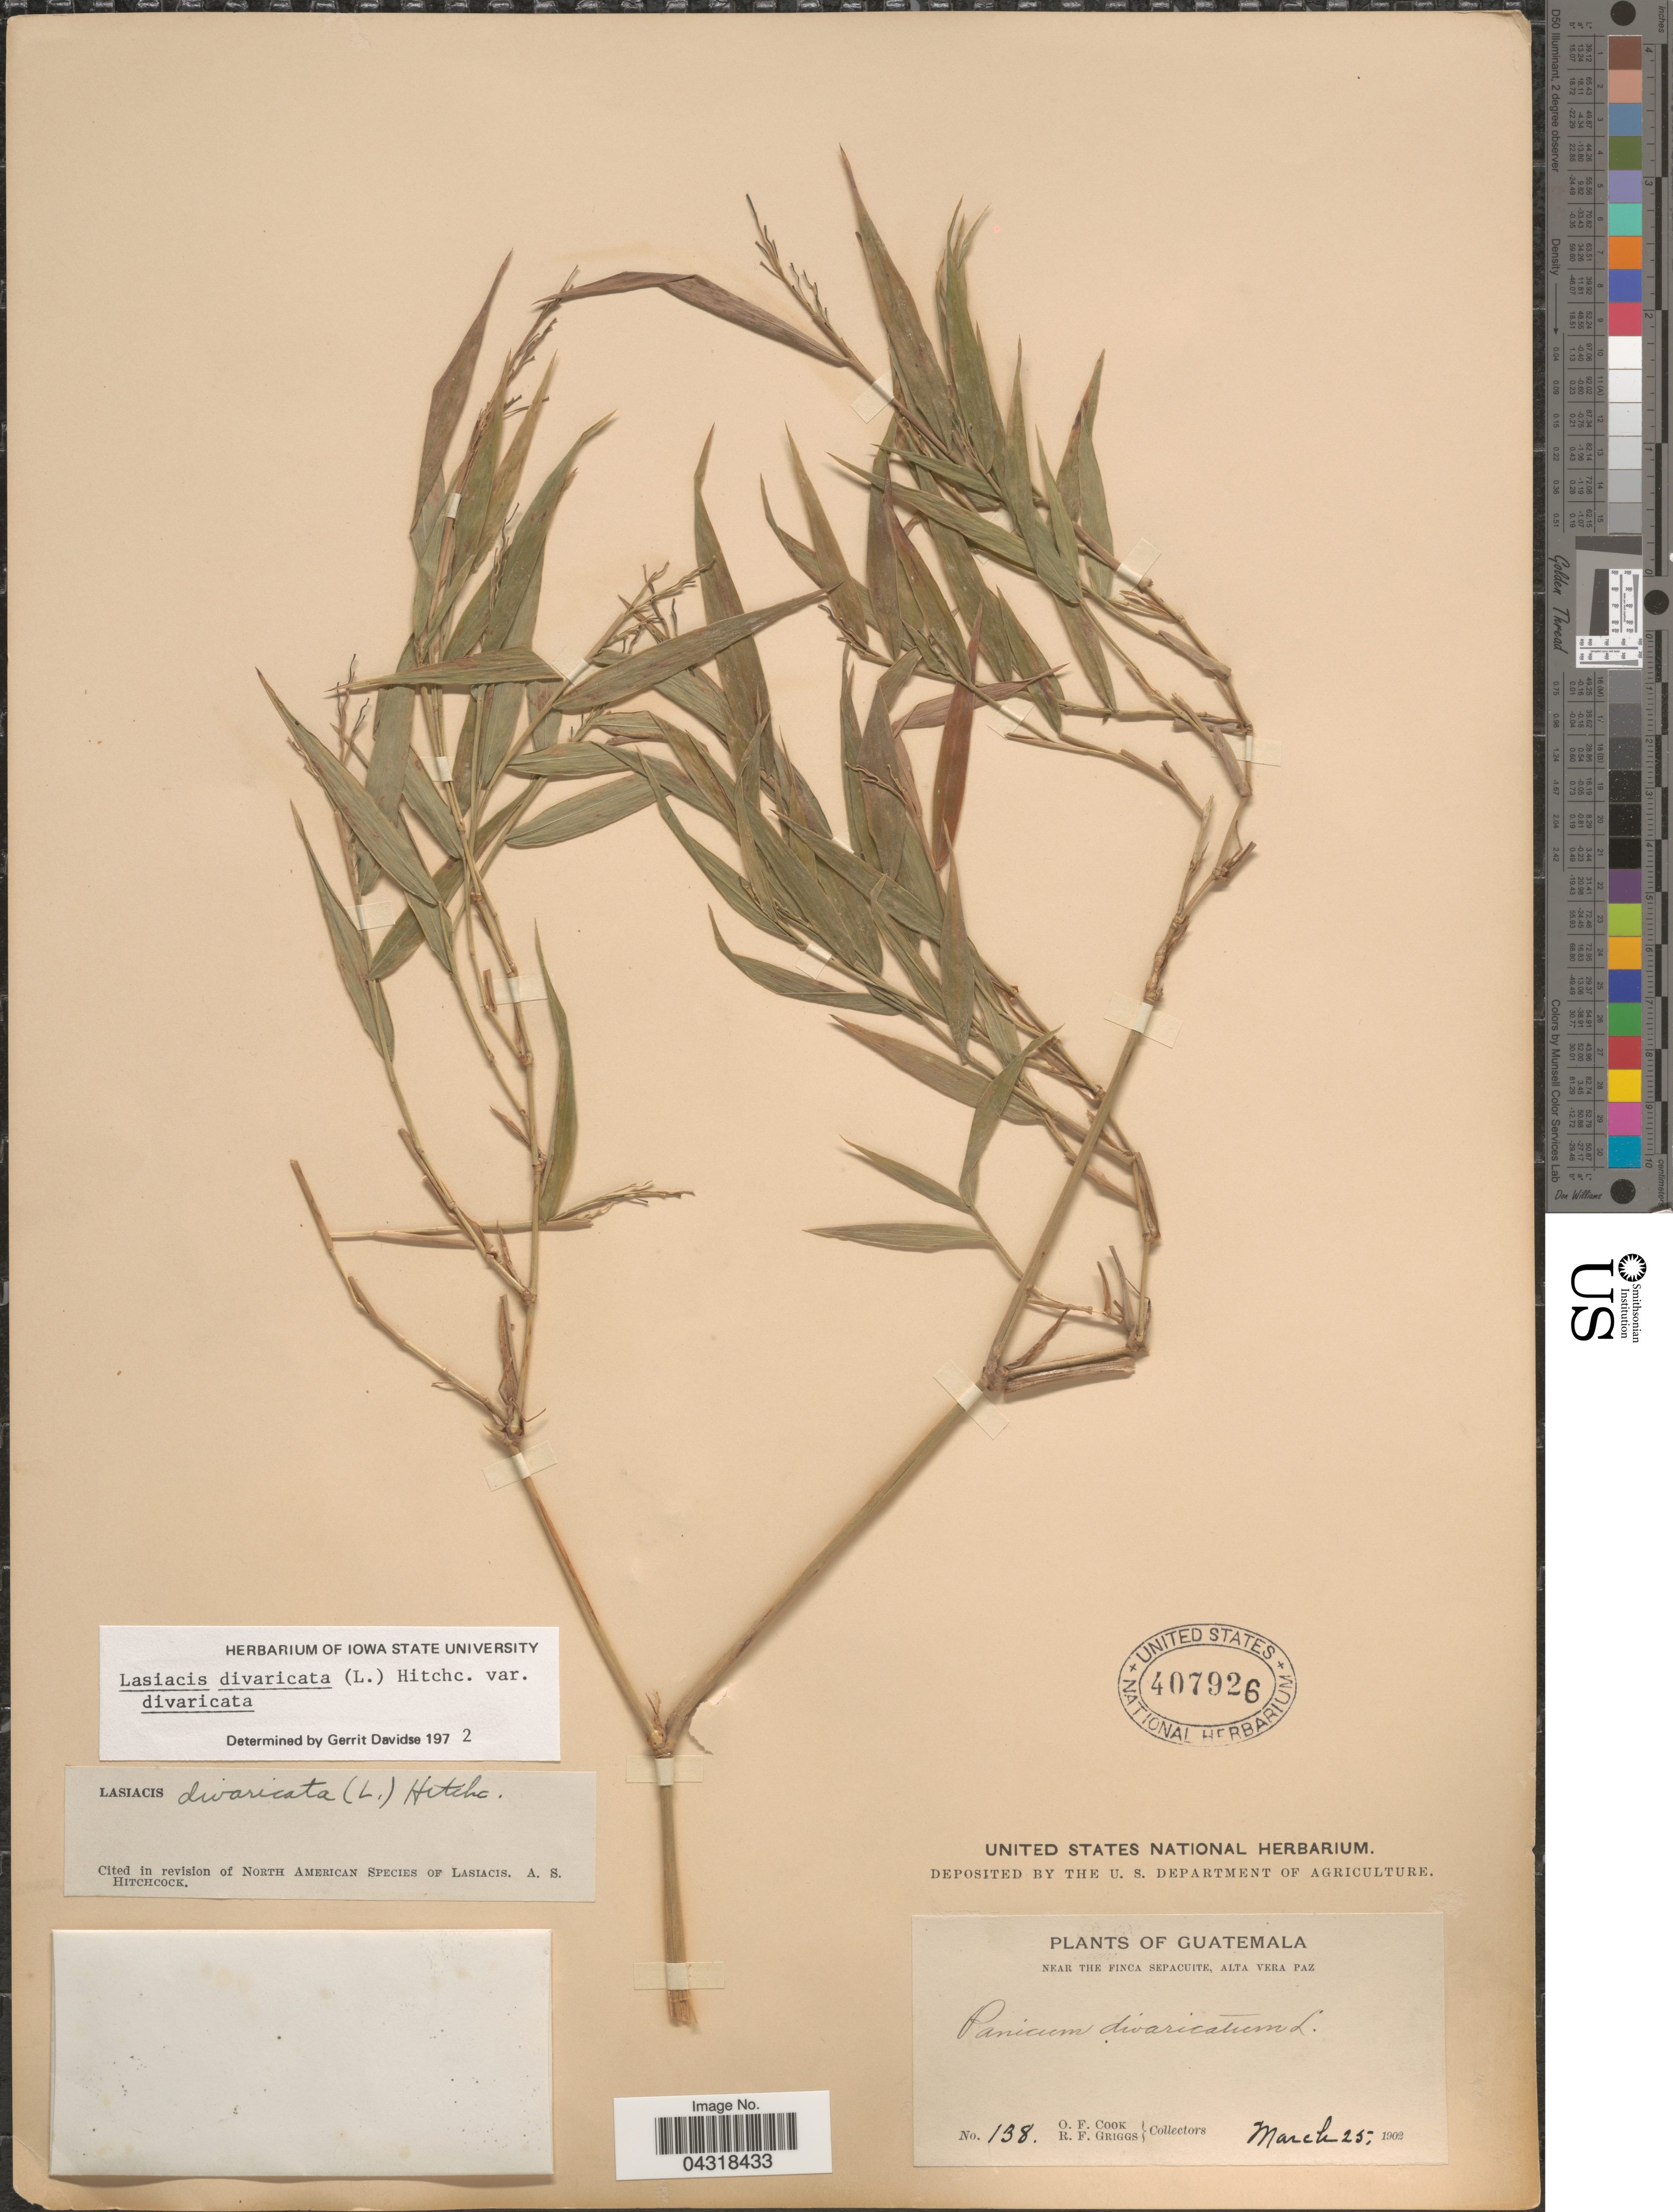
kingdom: Plantae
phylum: Tracheophyta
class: Liliopsida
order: Poales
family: Poaceae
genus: Lasiacis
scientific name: Lasiacis divaricata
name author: (L.) Hitchc.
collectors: O. F. Cook & R. F. Griggs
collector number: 138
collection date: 1902-03-25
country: Guatemala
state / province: Alta Verapaz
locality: Near the Finca Sepacuite, Alta Vera Paz.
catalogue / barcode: US 407926